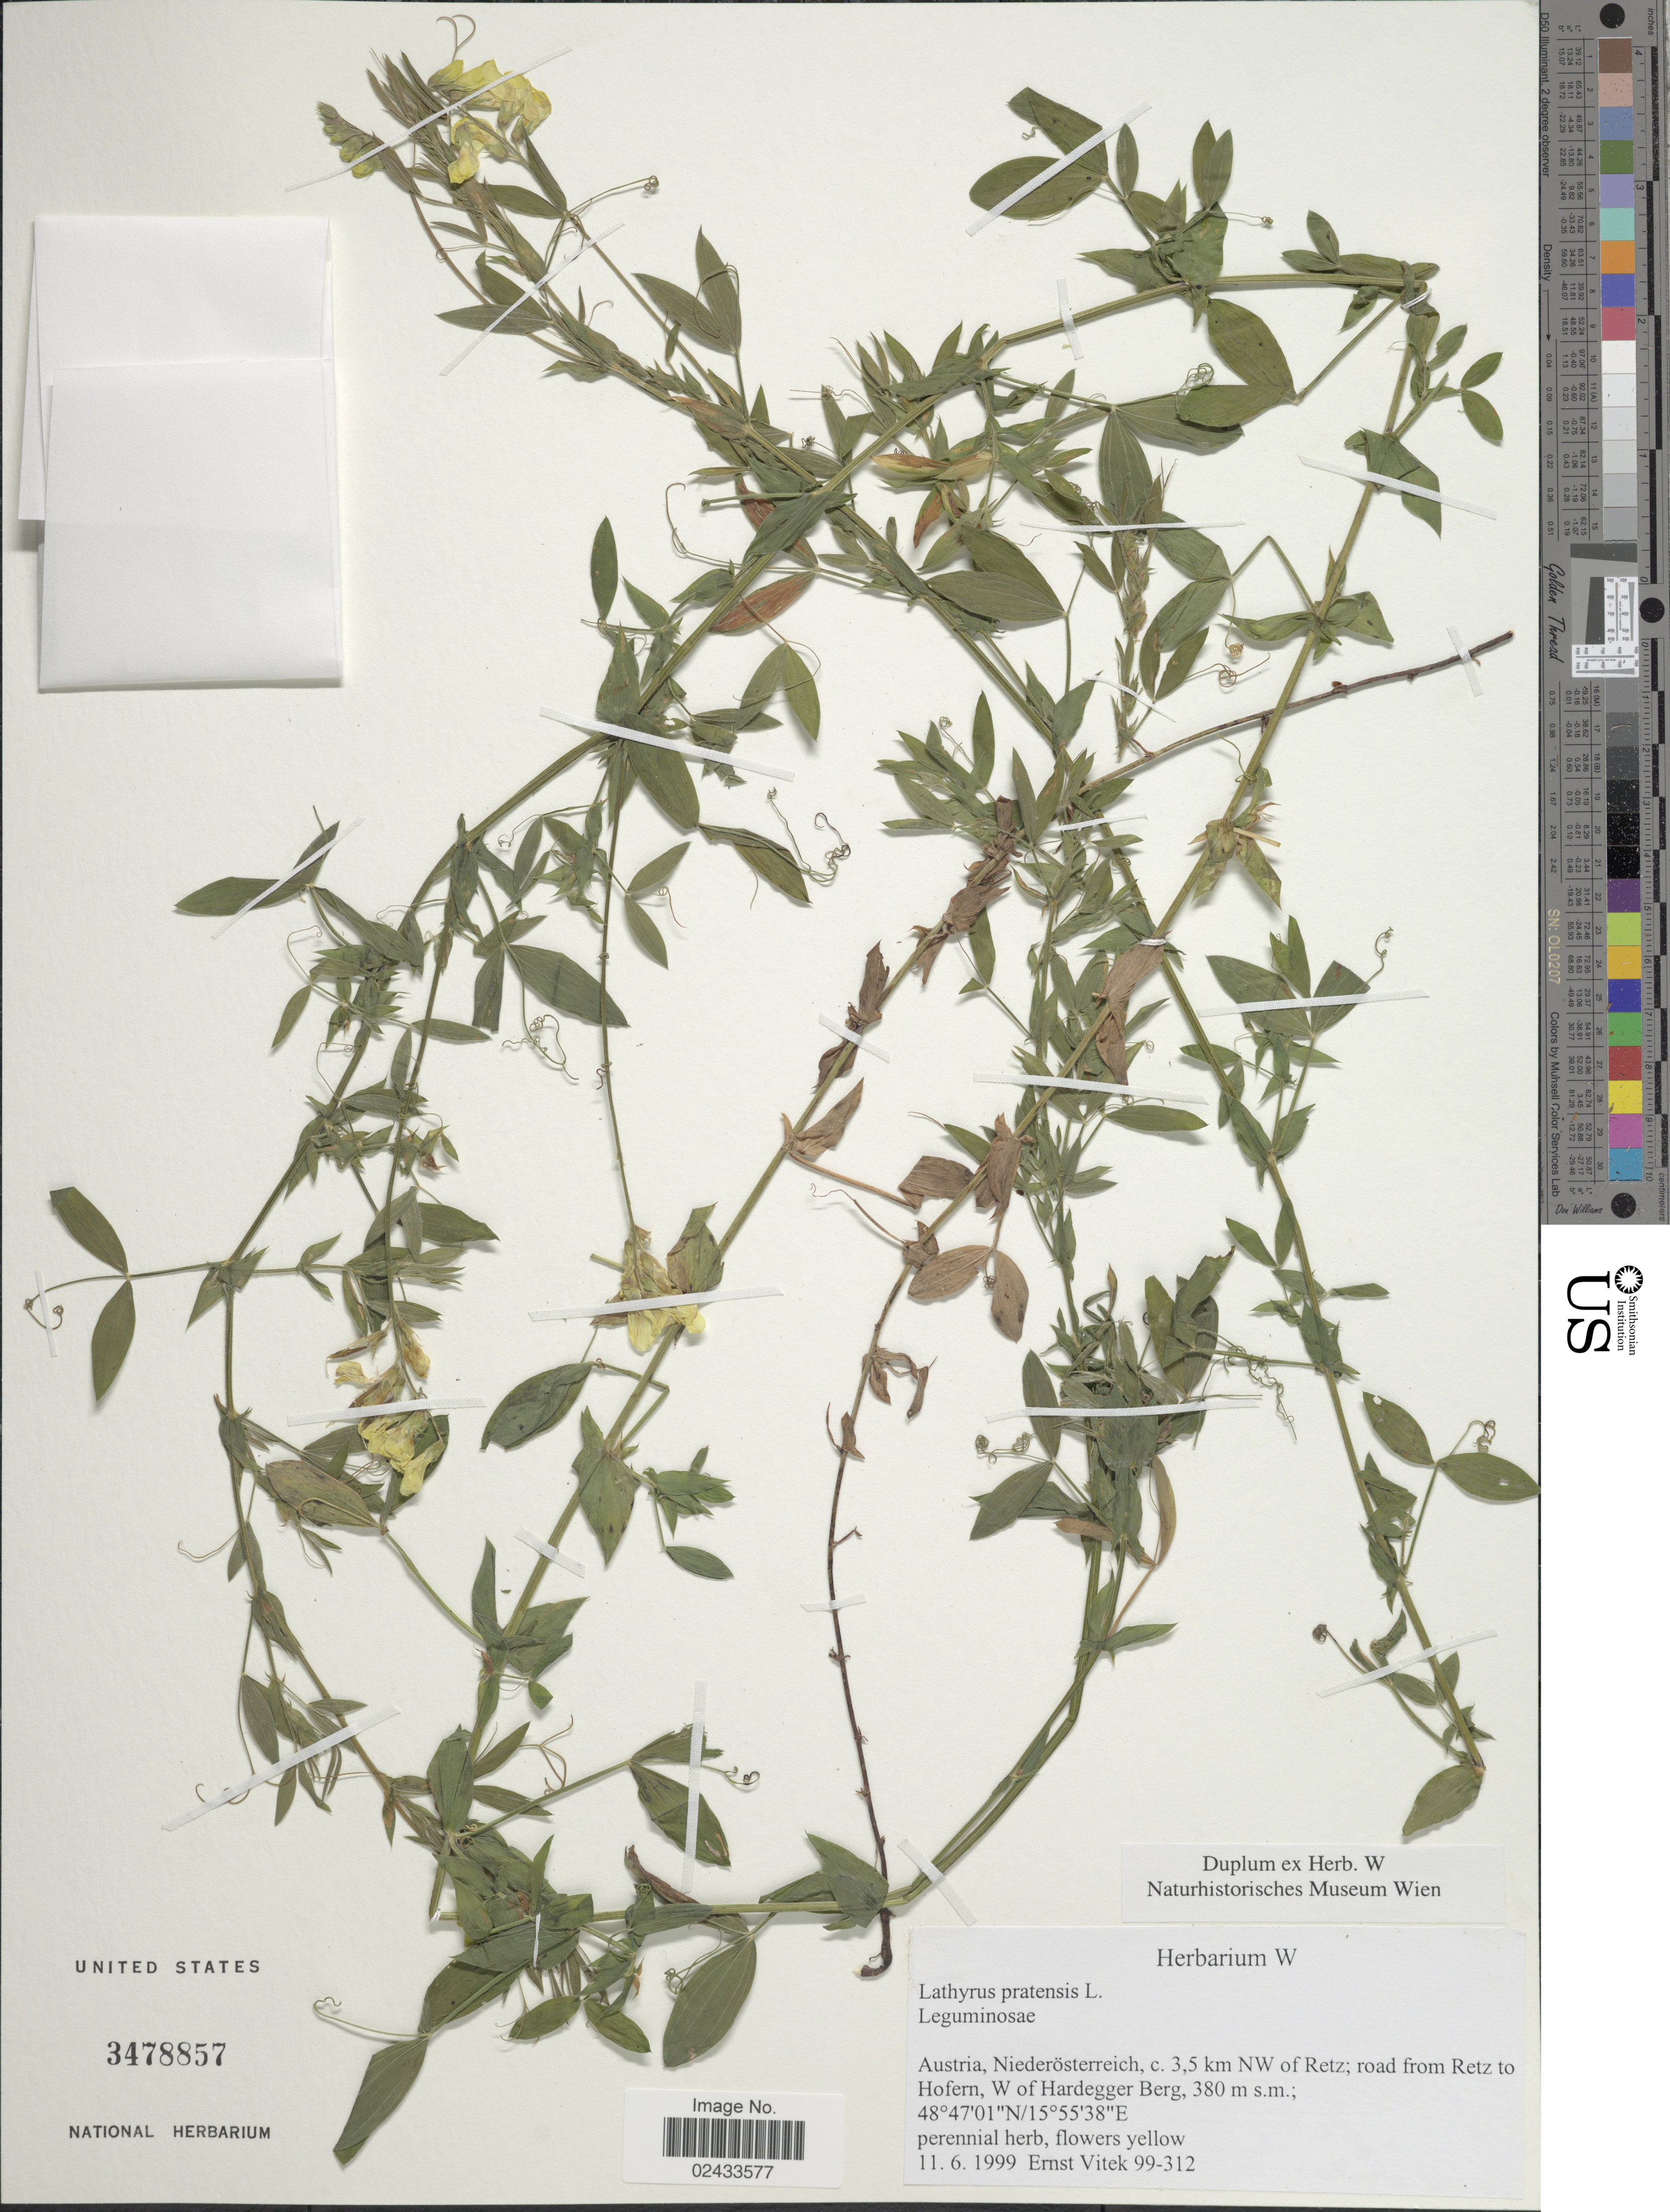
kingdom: Plantae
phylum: Tracheophyta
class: Magnoliopsida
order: Fabales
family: Fabaceae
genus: Lathyrus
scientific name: Lathyrus pratensis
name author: L.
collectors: E. Vitek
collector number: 99-312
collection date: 1999-06-11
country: Austria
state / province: Niederosterreich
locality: C. 3,5 km NW of Retz; road from Retz to Hofern, W of Hardegger Berg.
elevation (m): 380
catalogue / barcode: US 3478857